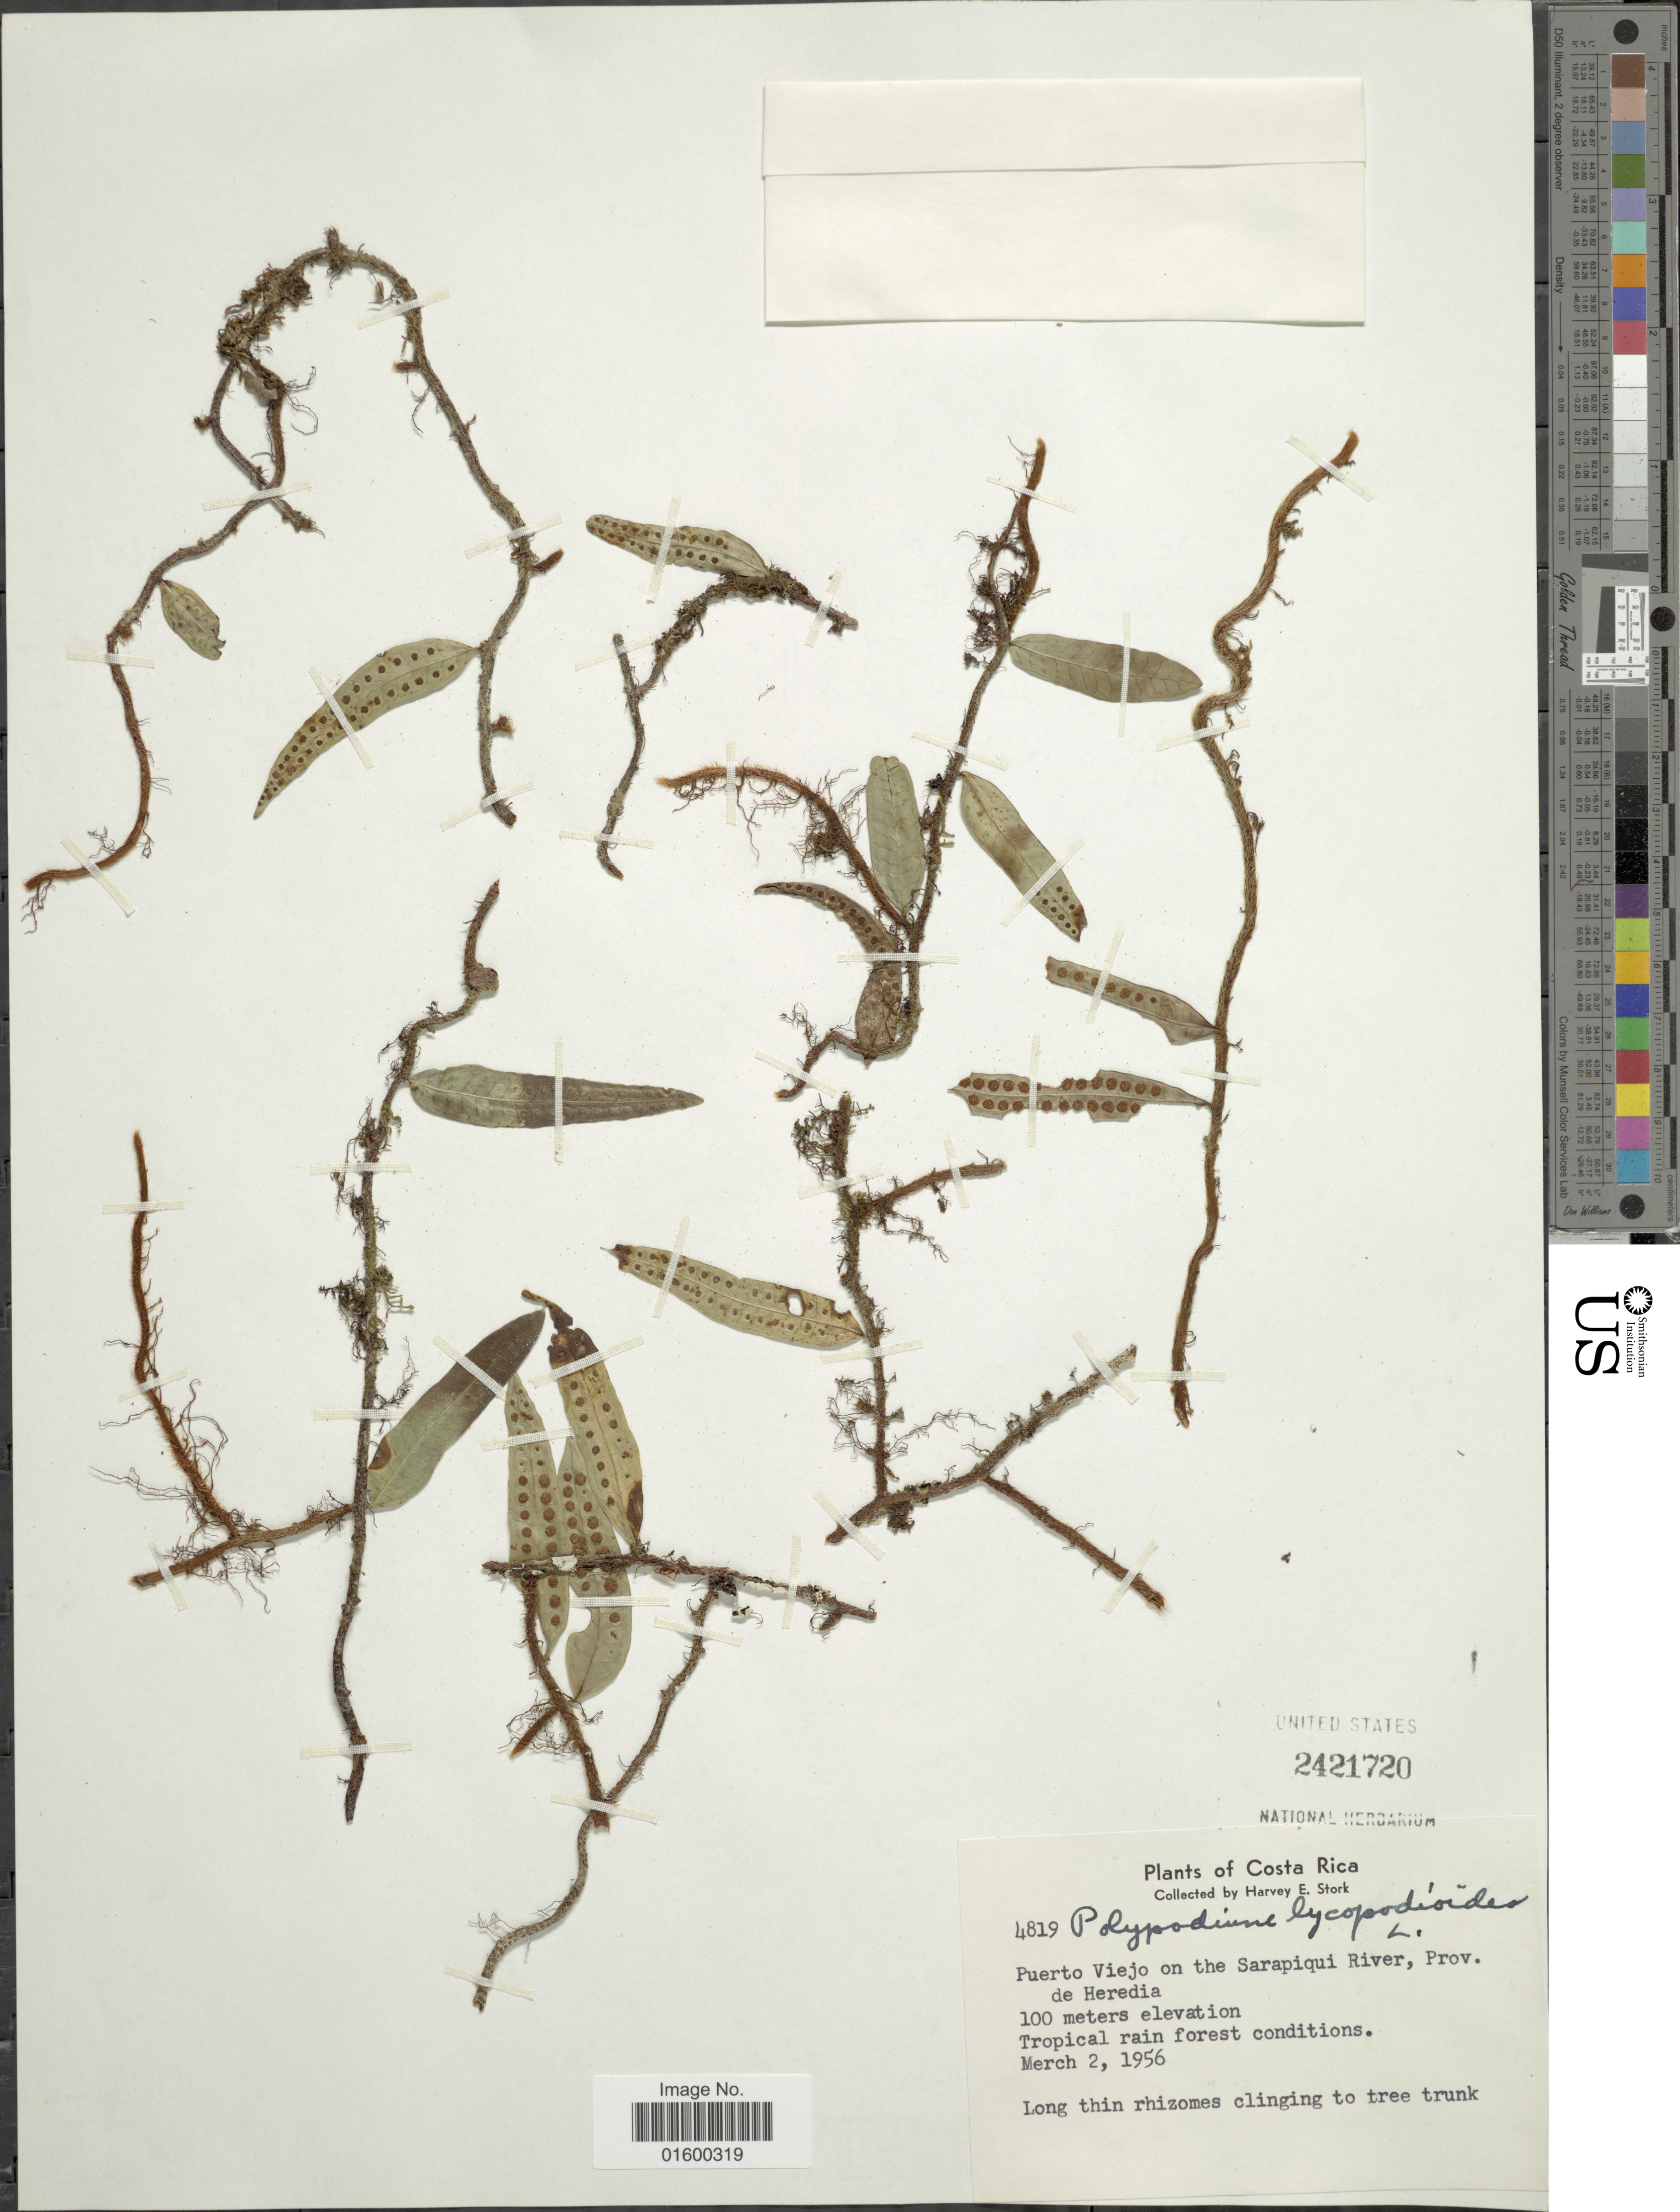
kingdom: Plantae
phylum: Tracheophyta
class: Polypodiopsida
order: Polypodiales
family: Polypodiaceae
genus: Microgramma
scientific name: Microgramma lycopodioides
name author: (L.) Copel.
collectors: H. E. Stork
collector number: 4819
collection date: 1956-03-02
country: Costa Rica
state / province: Heredia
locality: Puerto Viejo on the Sara [iqui River, Prov. de Heredia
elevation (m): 100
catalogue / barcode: US 2421720